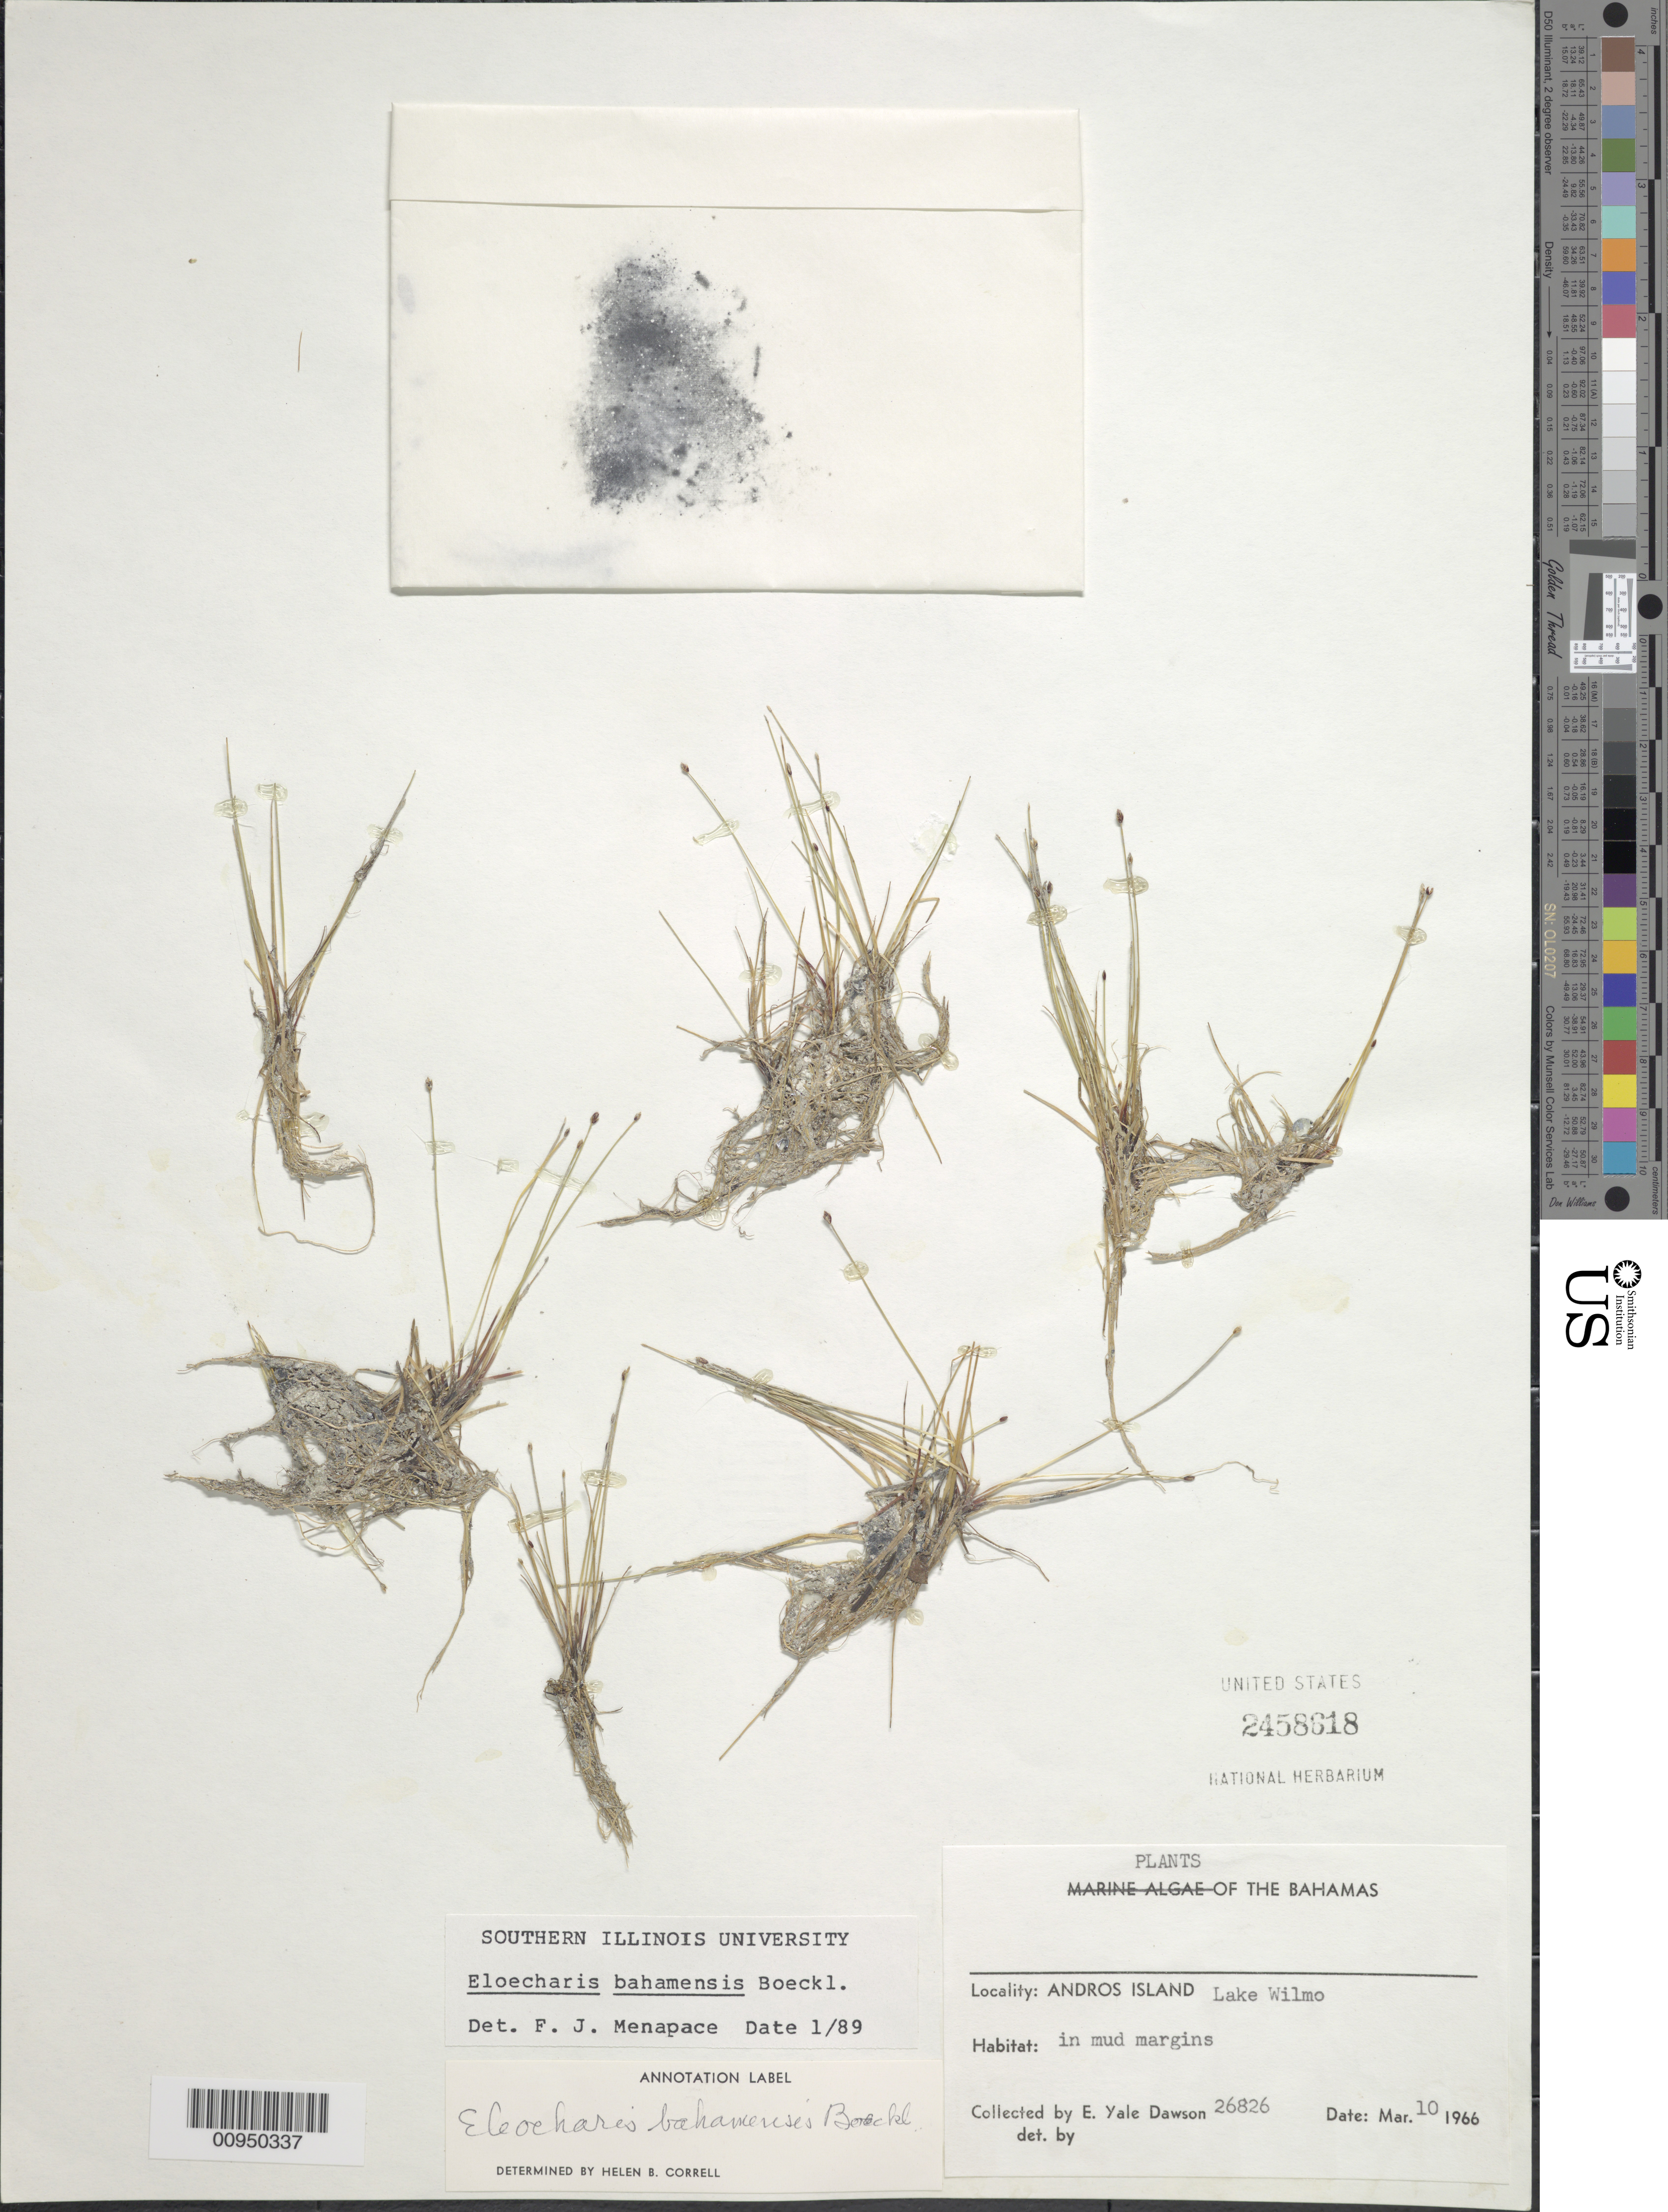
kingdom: Plantae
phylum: Tracheophyta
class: Liliopsida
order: Poales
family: Cyperaceae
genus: Eleocharis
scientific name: Eleocharis bahamensis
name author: Boeckeler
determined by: Menapace, F. J.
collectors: E. Y. Dawson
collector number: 26826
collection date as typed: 10 Mar 1966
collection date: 1966-03-10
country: Bahamas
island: Andros Island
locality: Lake Wilmo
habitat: In mud margins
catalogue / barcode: US 2458818